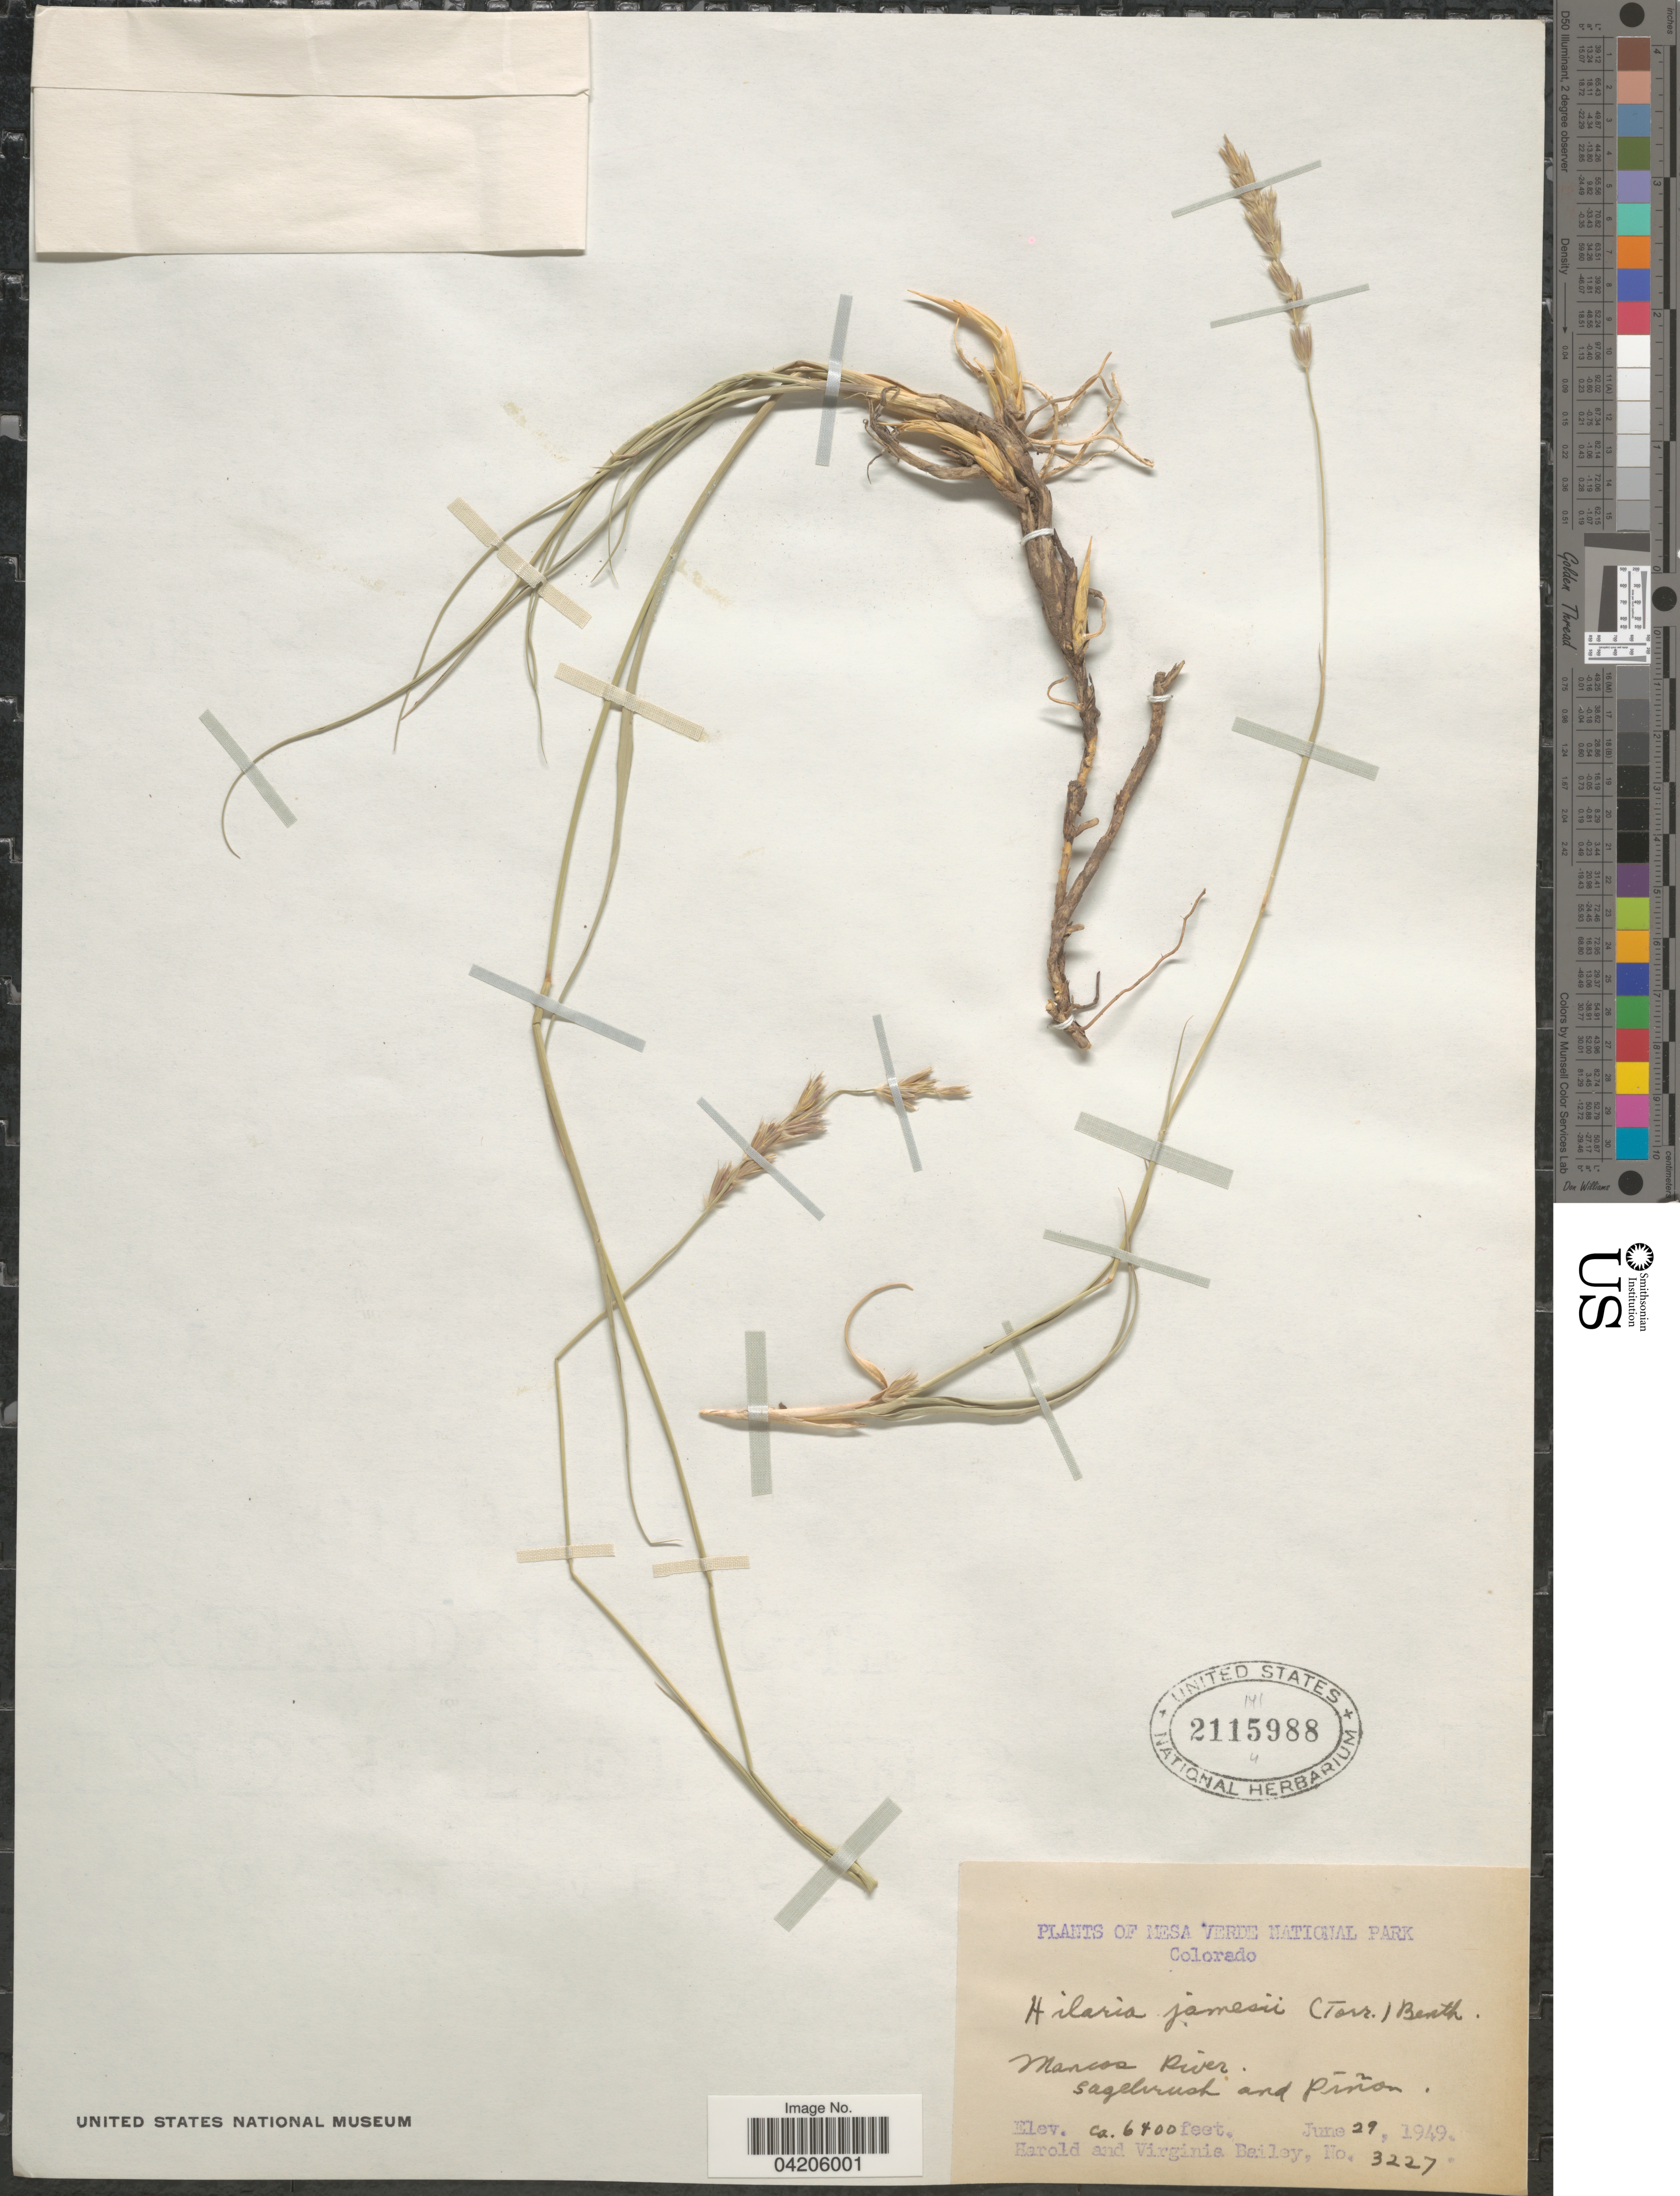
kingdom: Plantae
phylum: Tracheophyta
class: Liliopsida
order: Poales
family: Poaceae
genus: Hilaria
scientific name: Hilaria jamesii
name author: (Torr.) Benth.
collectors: H. Bailey & V. L. Bailey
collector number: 3227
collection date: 1949-06-29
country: United States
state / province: Colorado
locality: Mesa Verde National Park. Mancos River. Sagebrush and Piñon.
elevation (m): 1951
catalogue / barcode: US 2115988